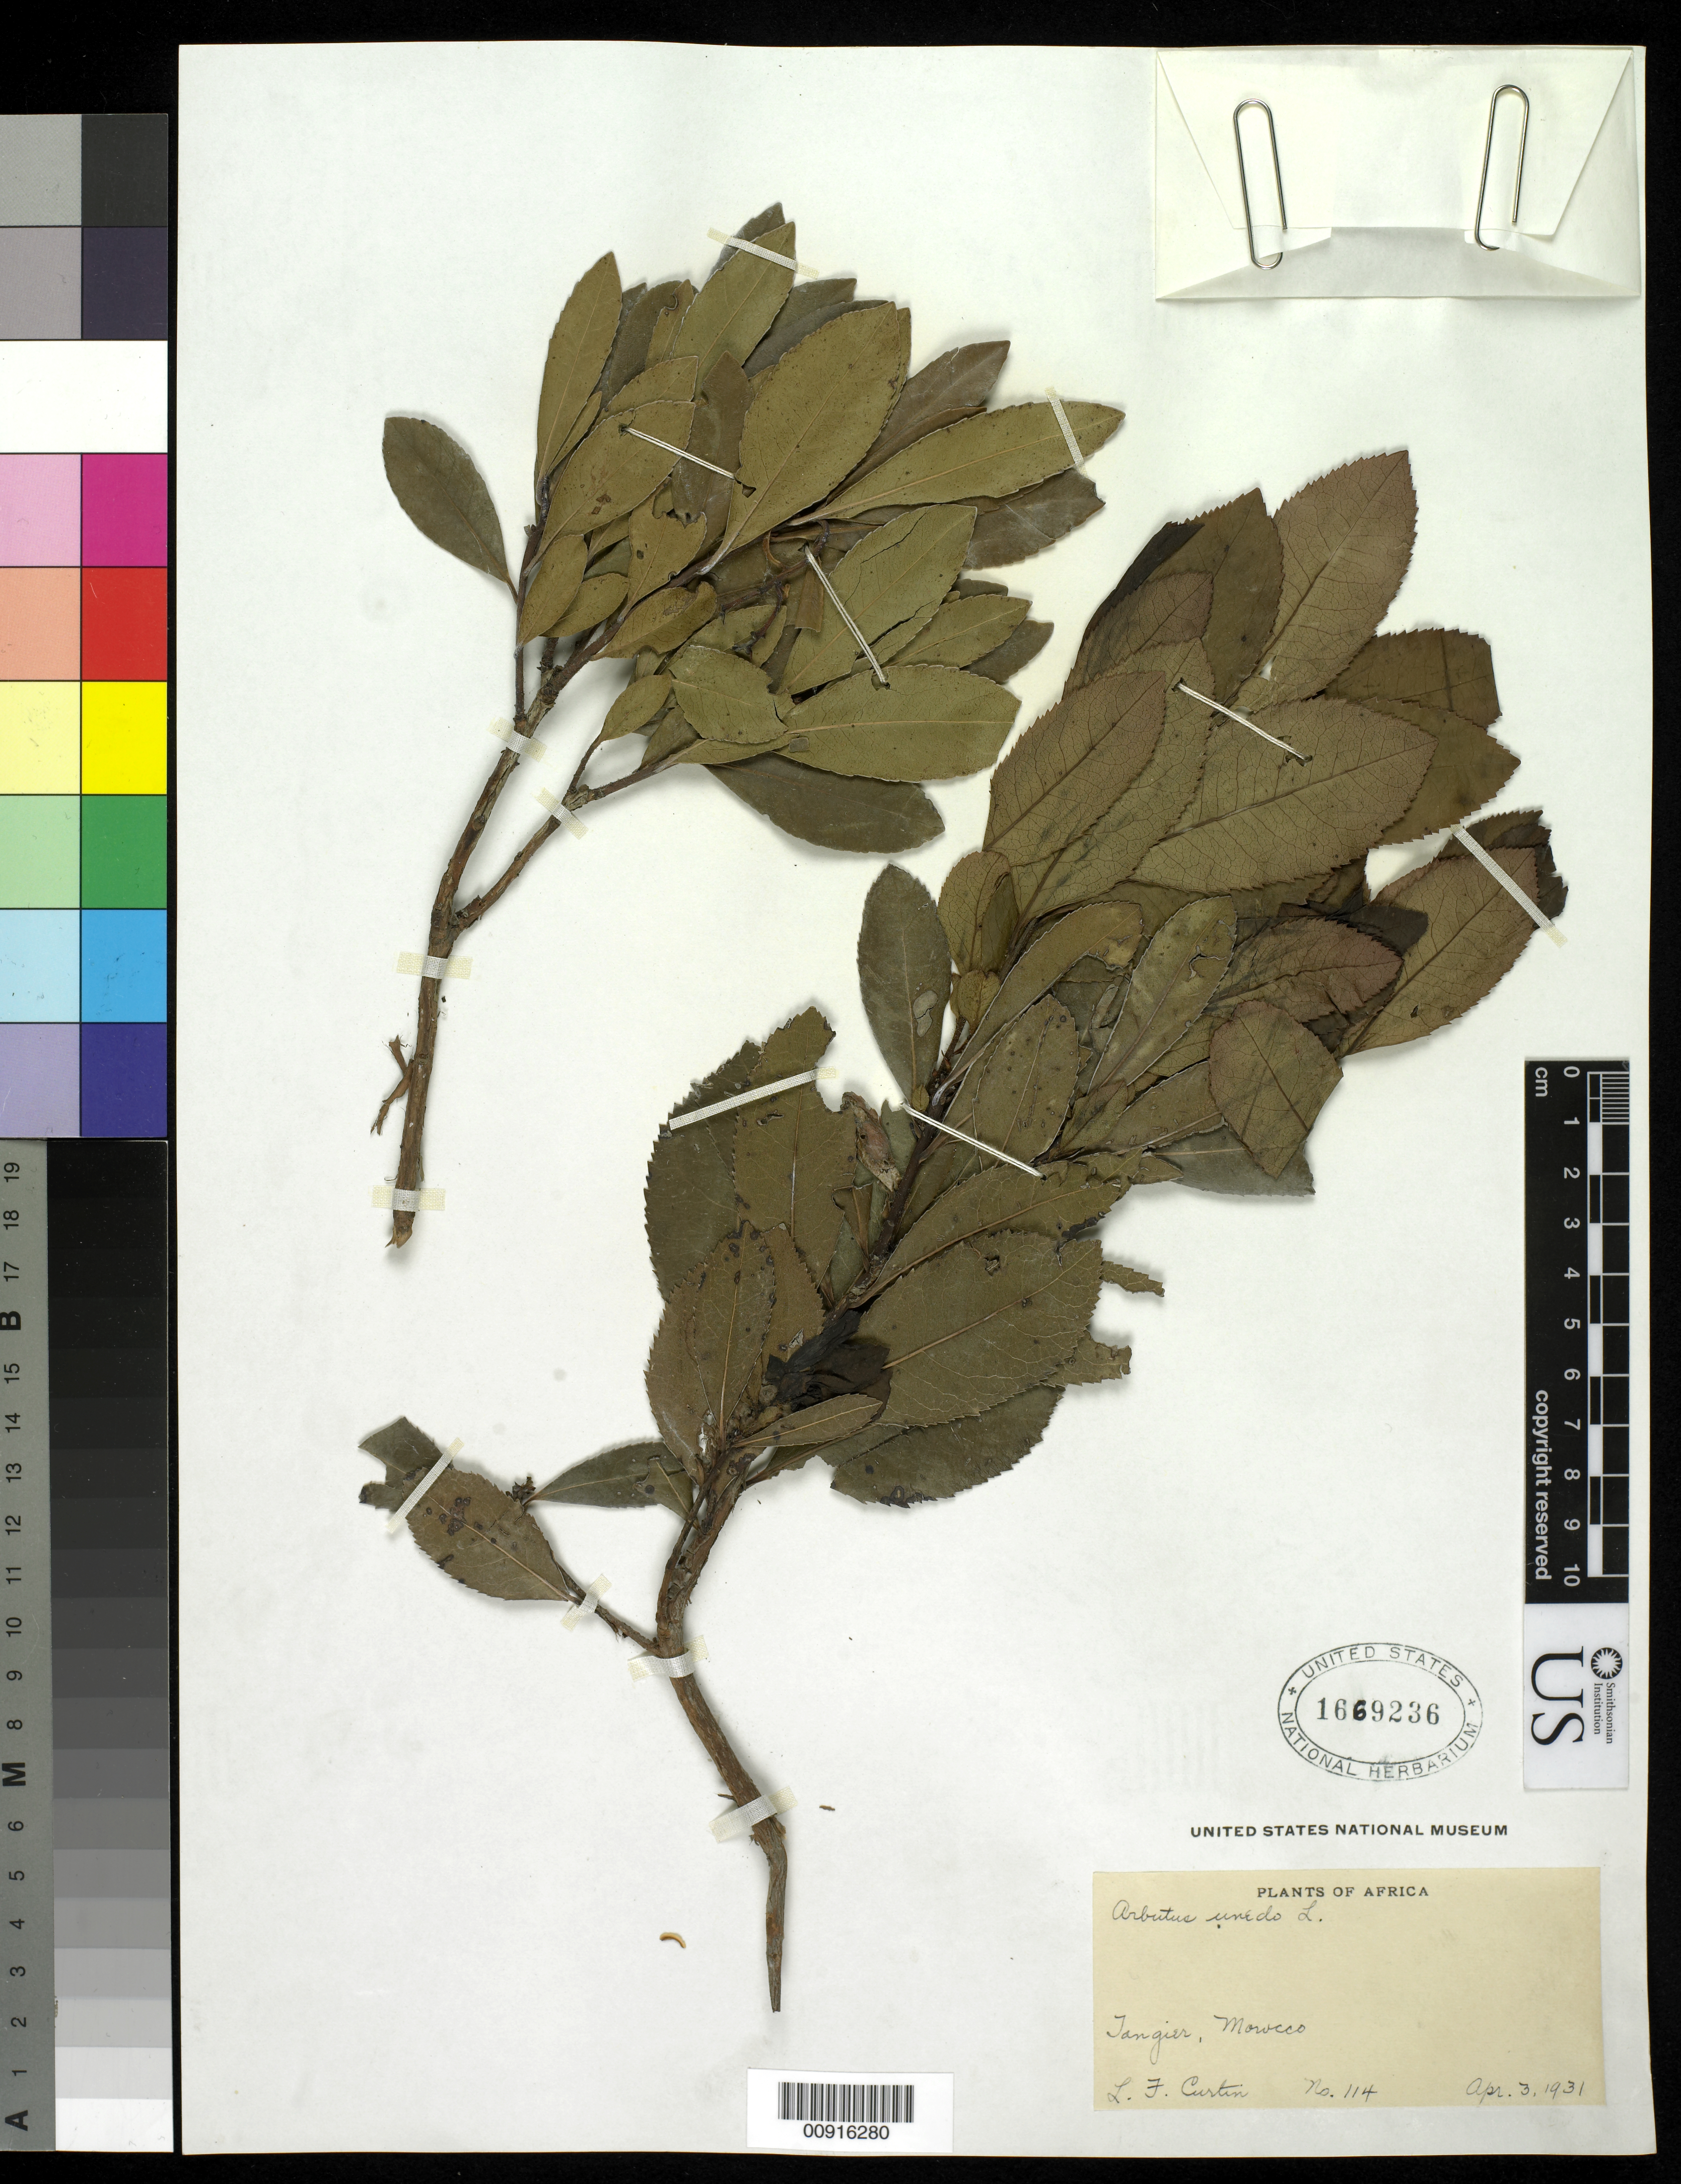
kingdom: Plantae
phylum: Tracheophyta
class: Magnoliopsida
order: Ericales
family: Ericaceae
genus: Arbutus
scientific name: Arbutus unedo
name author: L.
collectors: L. Curtin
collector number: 114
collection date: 1931-04-03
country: Morocco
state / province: Tanger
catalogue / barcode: US 1669236